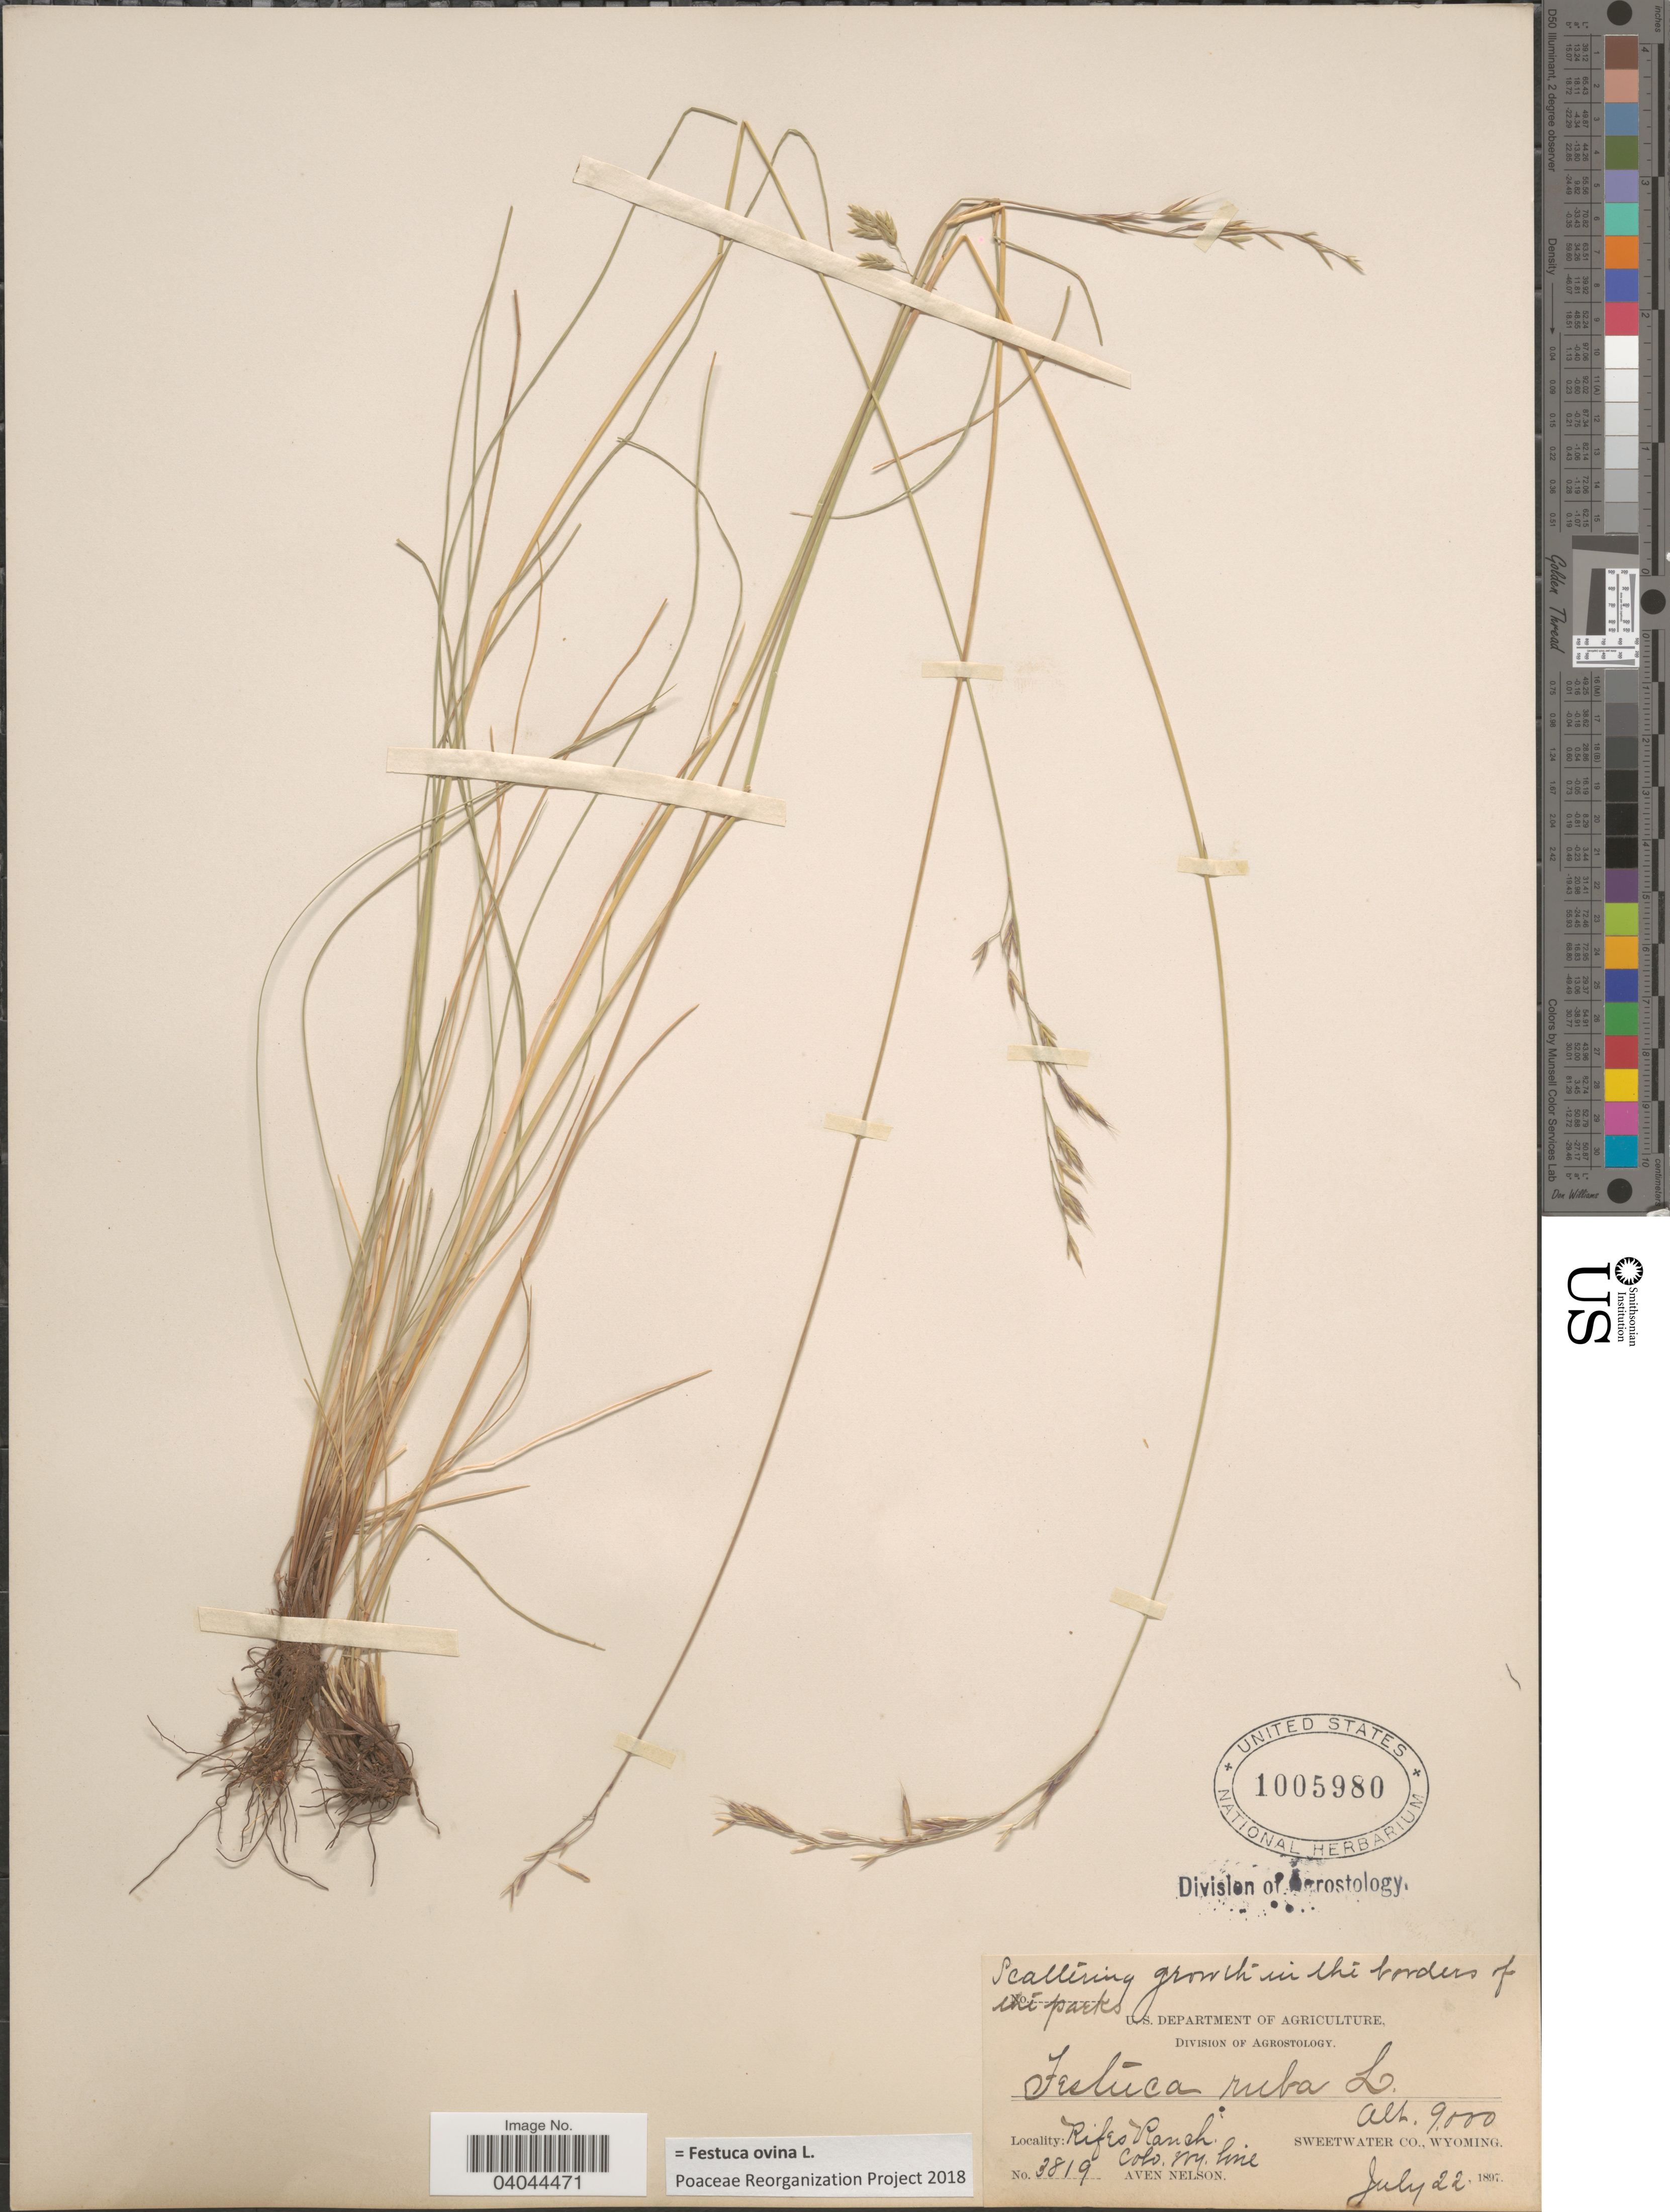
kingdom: Plantae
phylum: Tracheophyta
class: Liliopsida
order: Poales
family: Poaceae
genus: Festuca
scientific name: Festuca ovina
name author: L.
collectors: A. Nelson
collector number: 3819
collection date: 1897-07-22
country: United States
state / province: Wyoming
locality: Rifes Ranch. Colo. Wy. line. Sweetwater Co., Wyoming.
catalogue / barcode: US 1005980